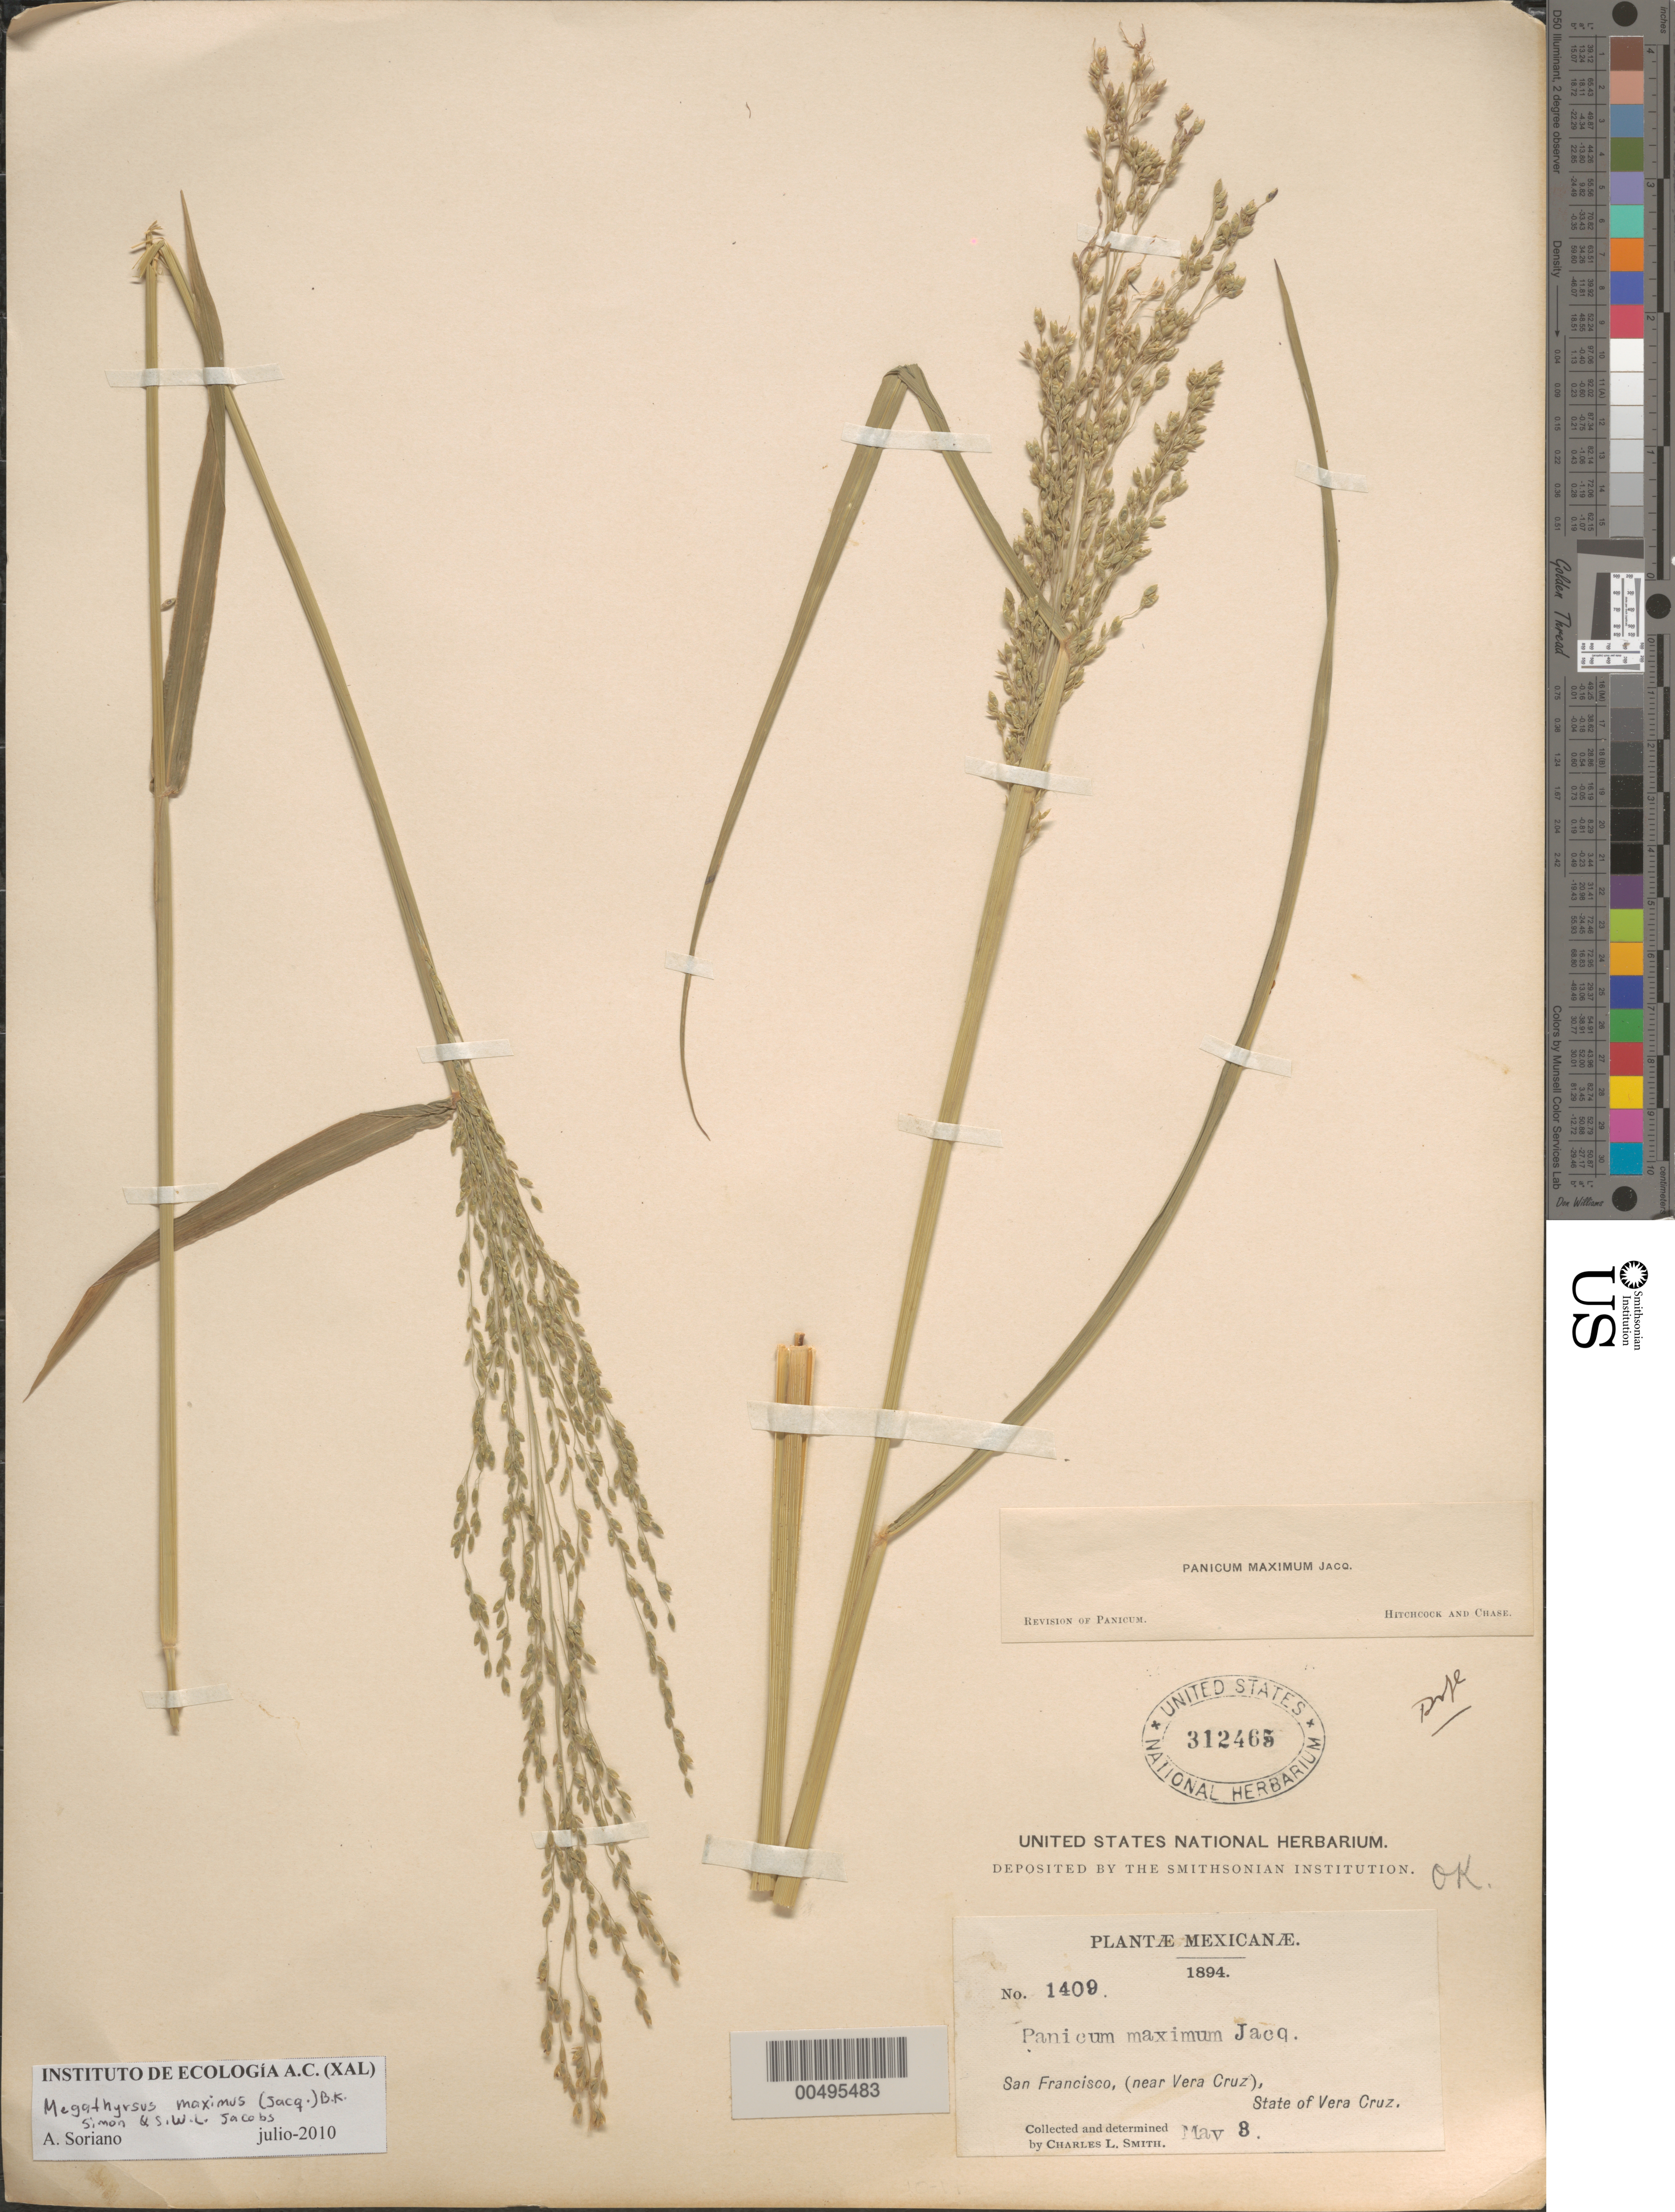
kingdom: Plantae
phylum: Tracheophyta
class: Liliopsida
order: Poales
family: Poaceae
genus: Megathyrsus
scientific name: Megathyrsus maximus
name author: (Jacq.) B.K. Simon & S.W.L. Jacobs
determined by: Hitchcock, A. S.; Chase, [M.] A.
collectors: C. L. Smith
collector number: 1409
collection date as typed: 8 May 1894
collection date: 1894-05-08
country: Mexico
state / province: Veracruz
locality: San Francisco, (near Vera Cruz)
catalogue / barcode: US 312465